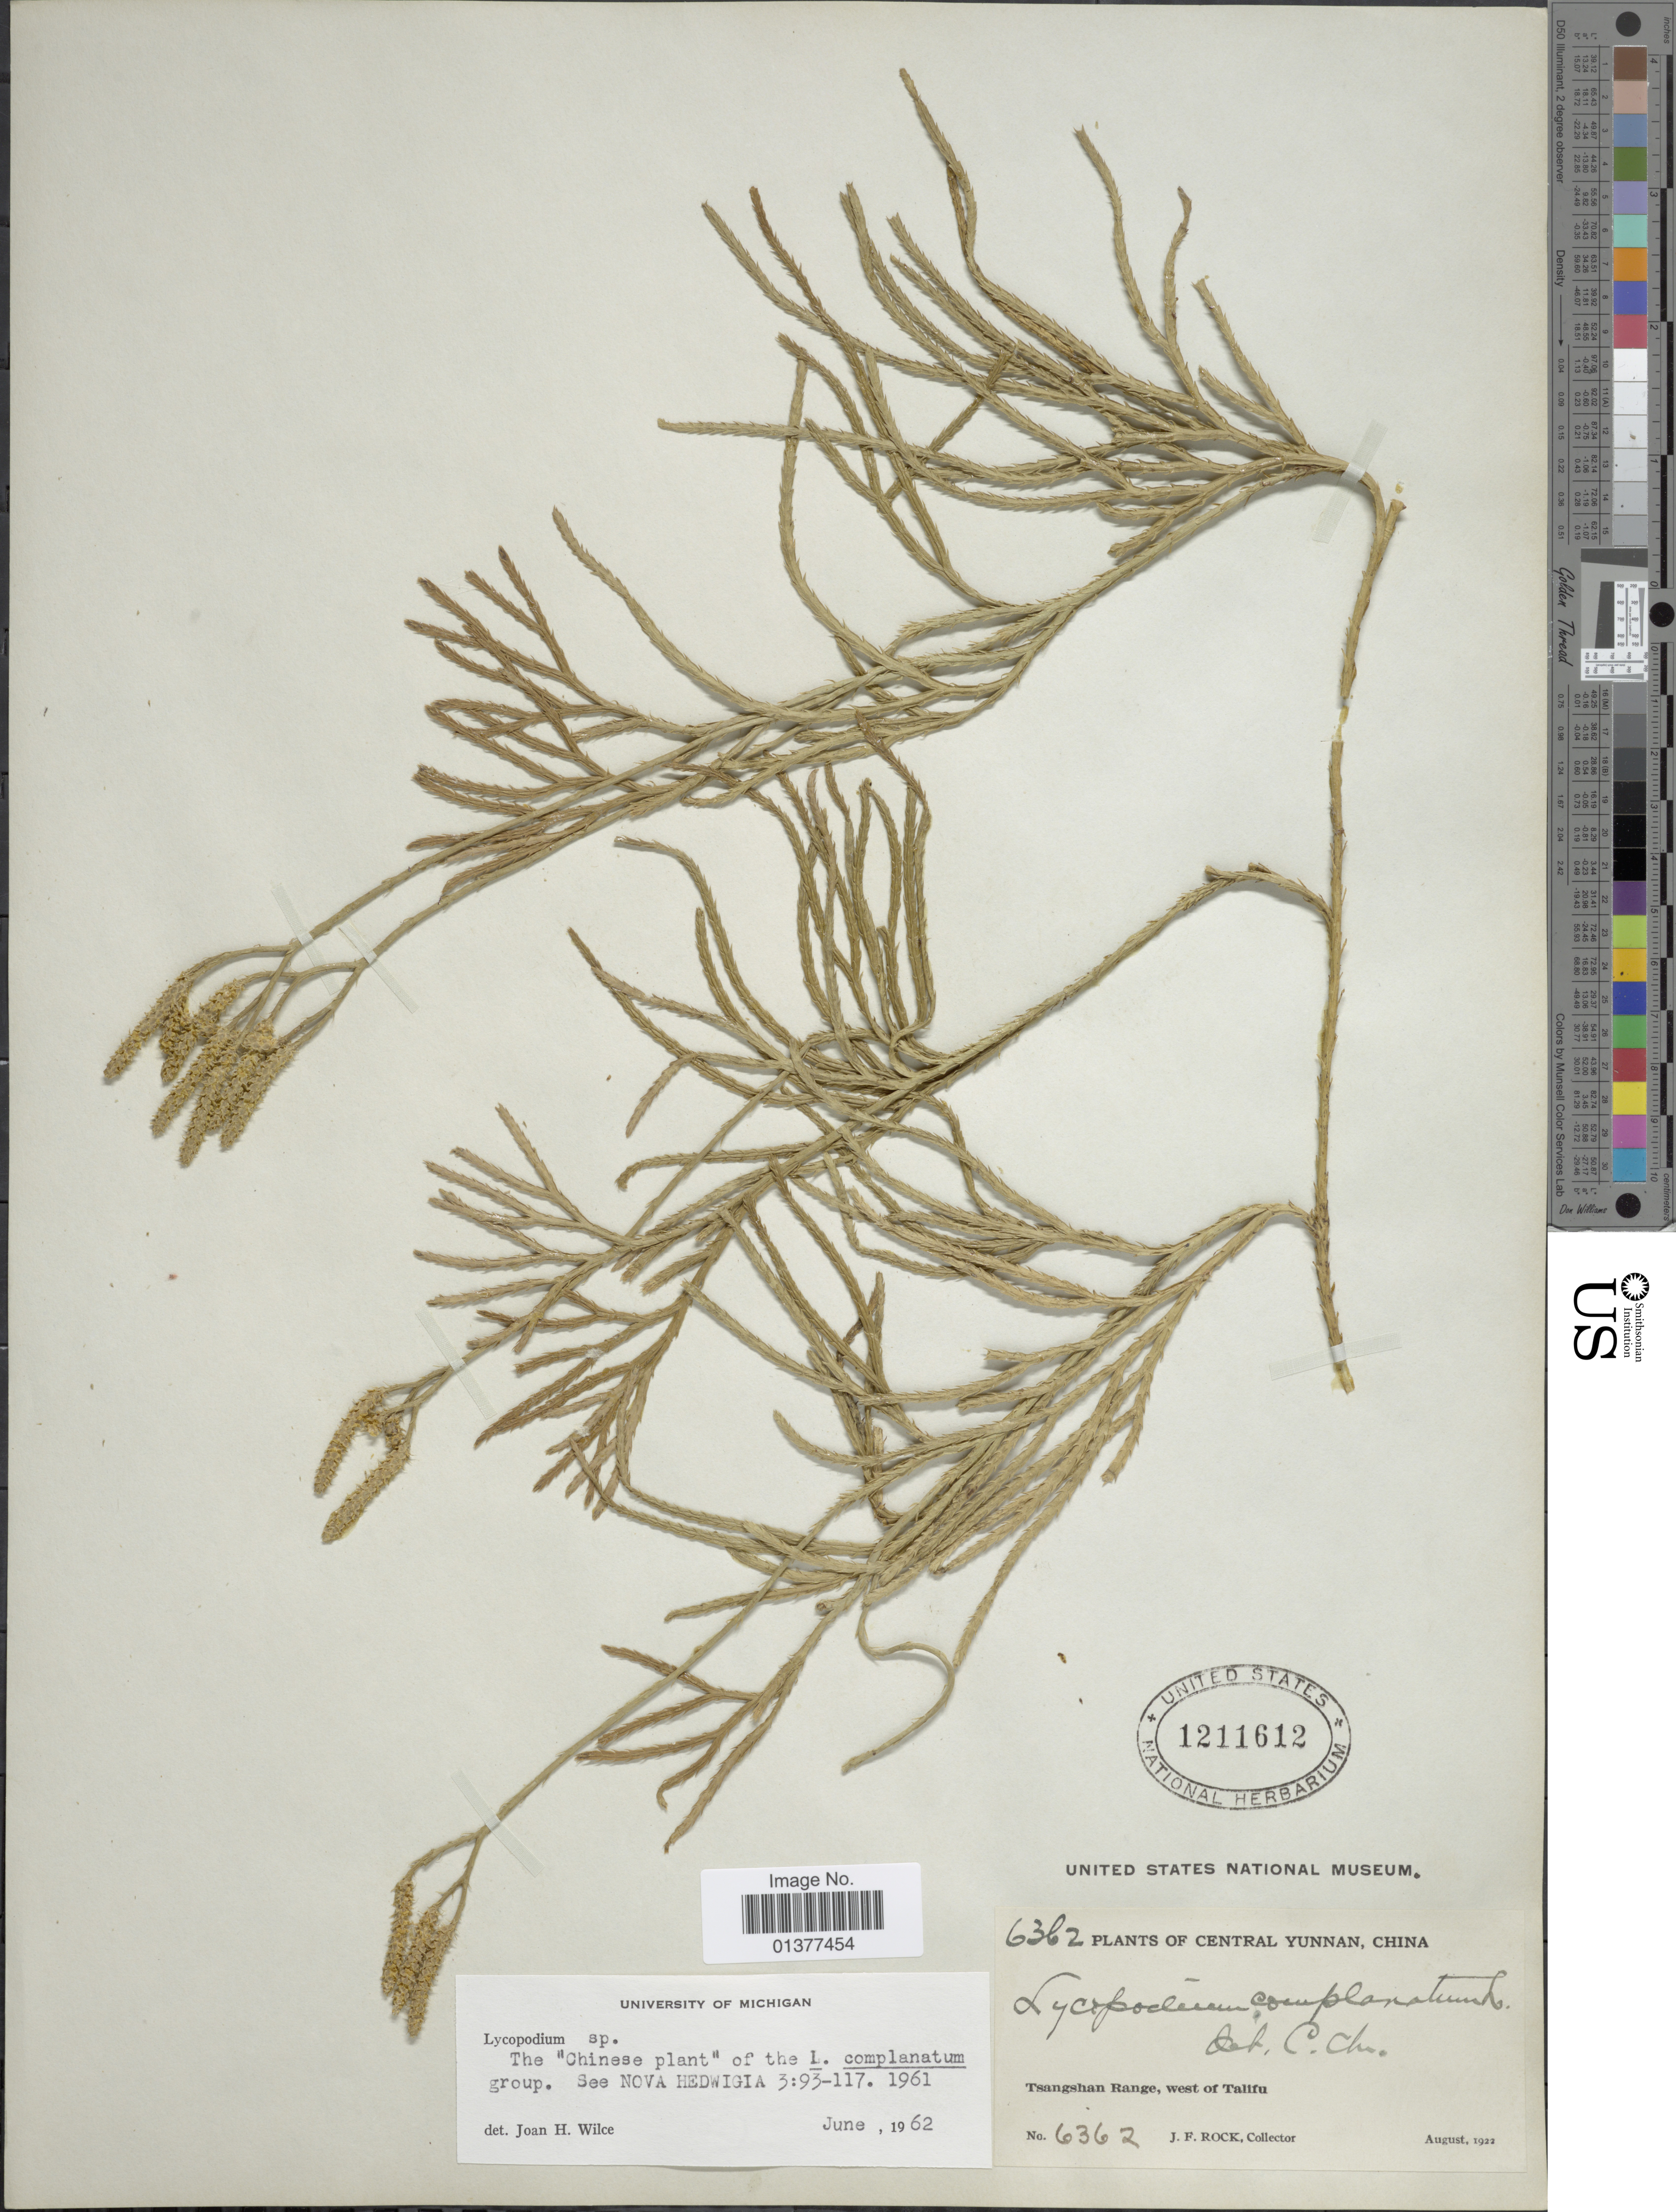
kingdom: Plantae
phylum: Tracheophyta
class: Lycopodiopsida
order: Lycopodiales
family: Lycopodiaceae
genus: Diphasiastrum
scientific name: Diphasiastrum complanatum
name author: (L.) Holub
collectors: J. Rock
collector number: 6362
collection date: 1922-08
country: China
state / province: Yunnan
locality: Central Yunnan, Tsangshan Range, west of Talifu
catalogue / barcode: US 1211612